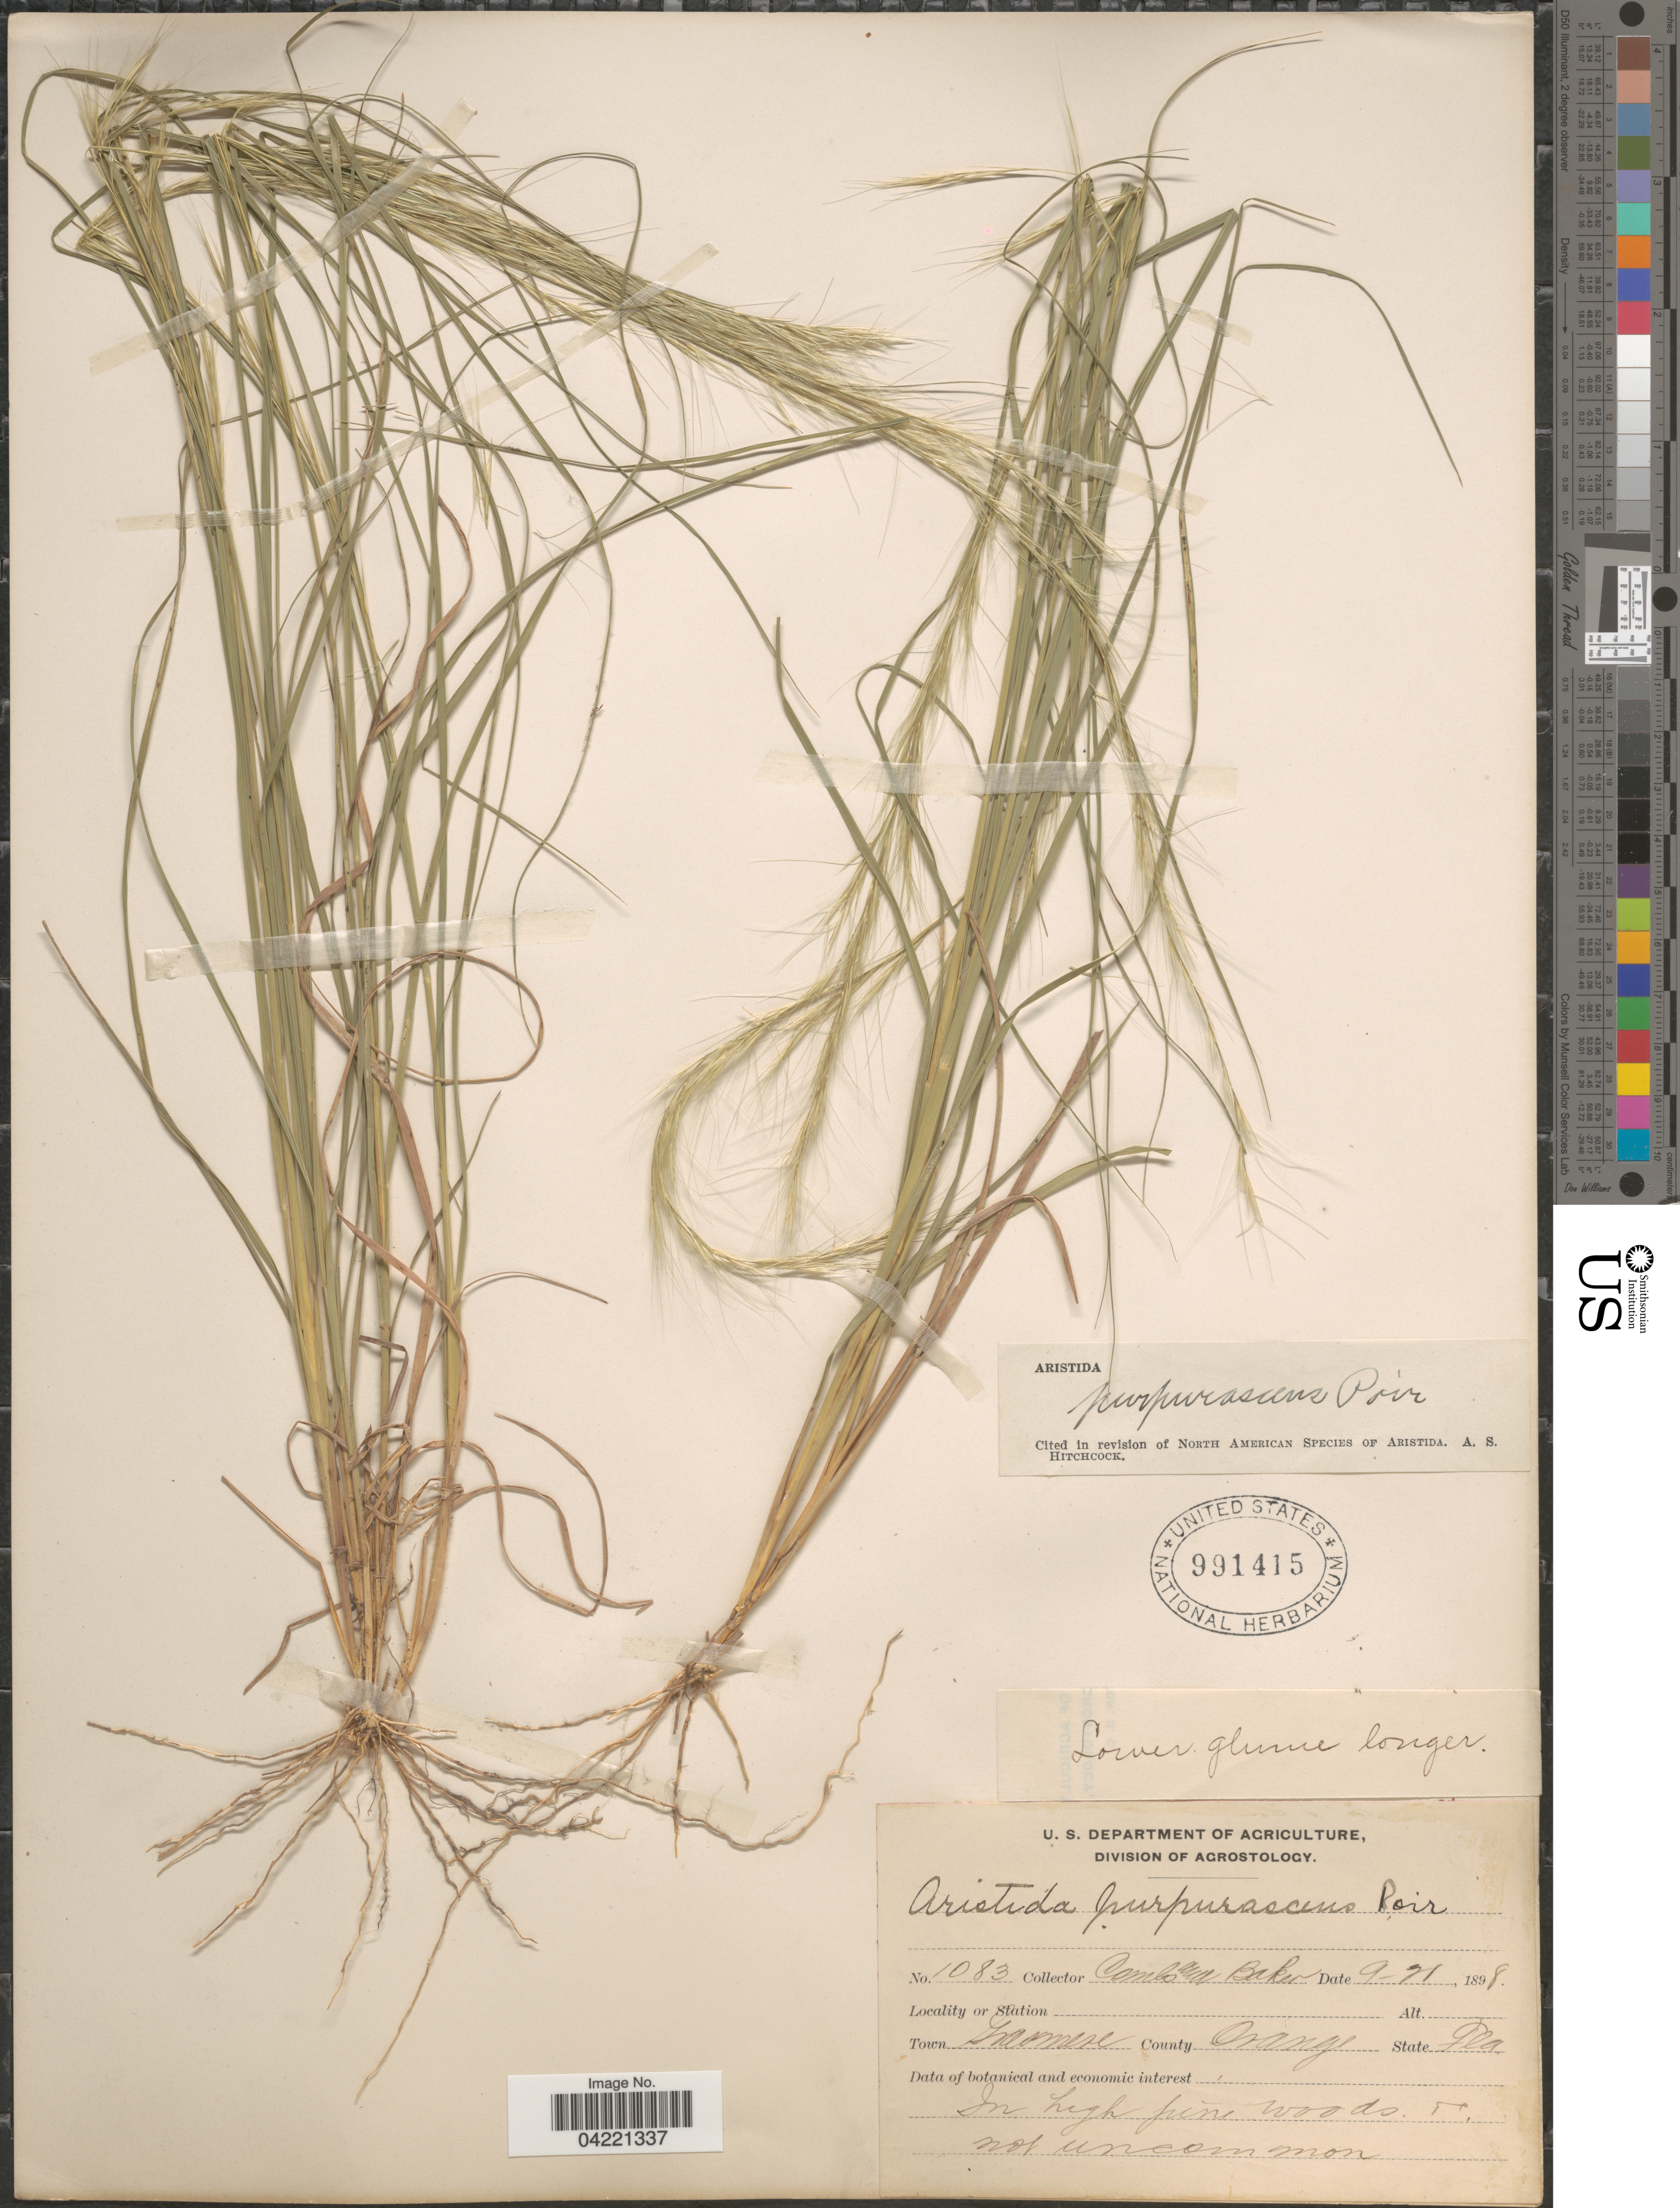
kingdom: Plantae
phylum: Tracheophyta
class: Liliopsida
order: Poales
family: Poaceae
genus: Aristida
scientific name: Aristida purpurascens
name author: Poir.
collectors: C. H. Baker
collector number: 1083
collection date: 1898-09-21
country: United States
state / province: Florida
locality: Town Grasmere. County Orange. In high pine woods.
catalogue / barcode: US 991415